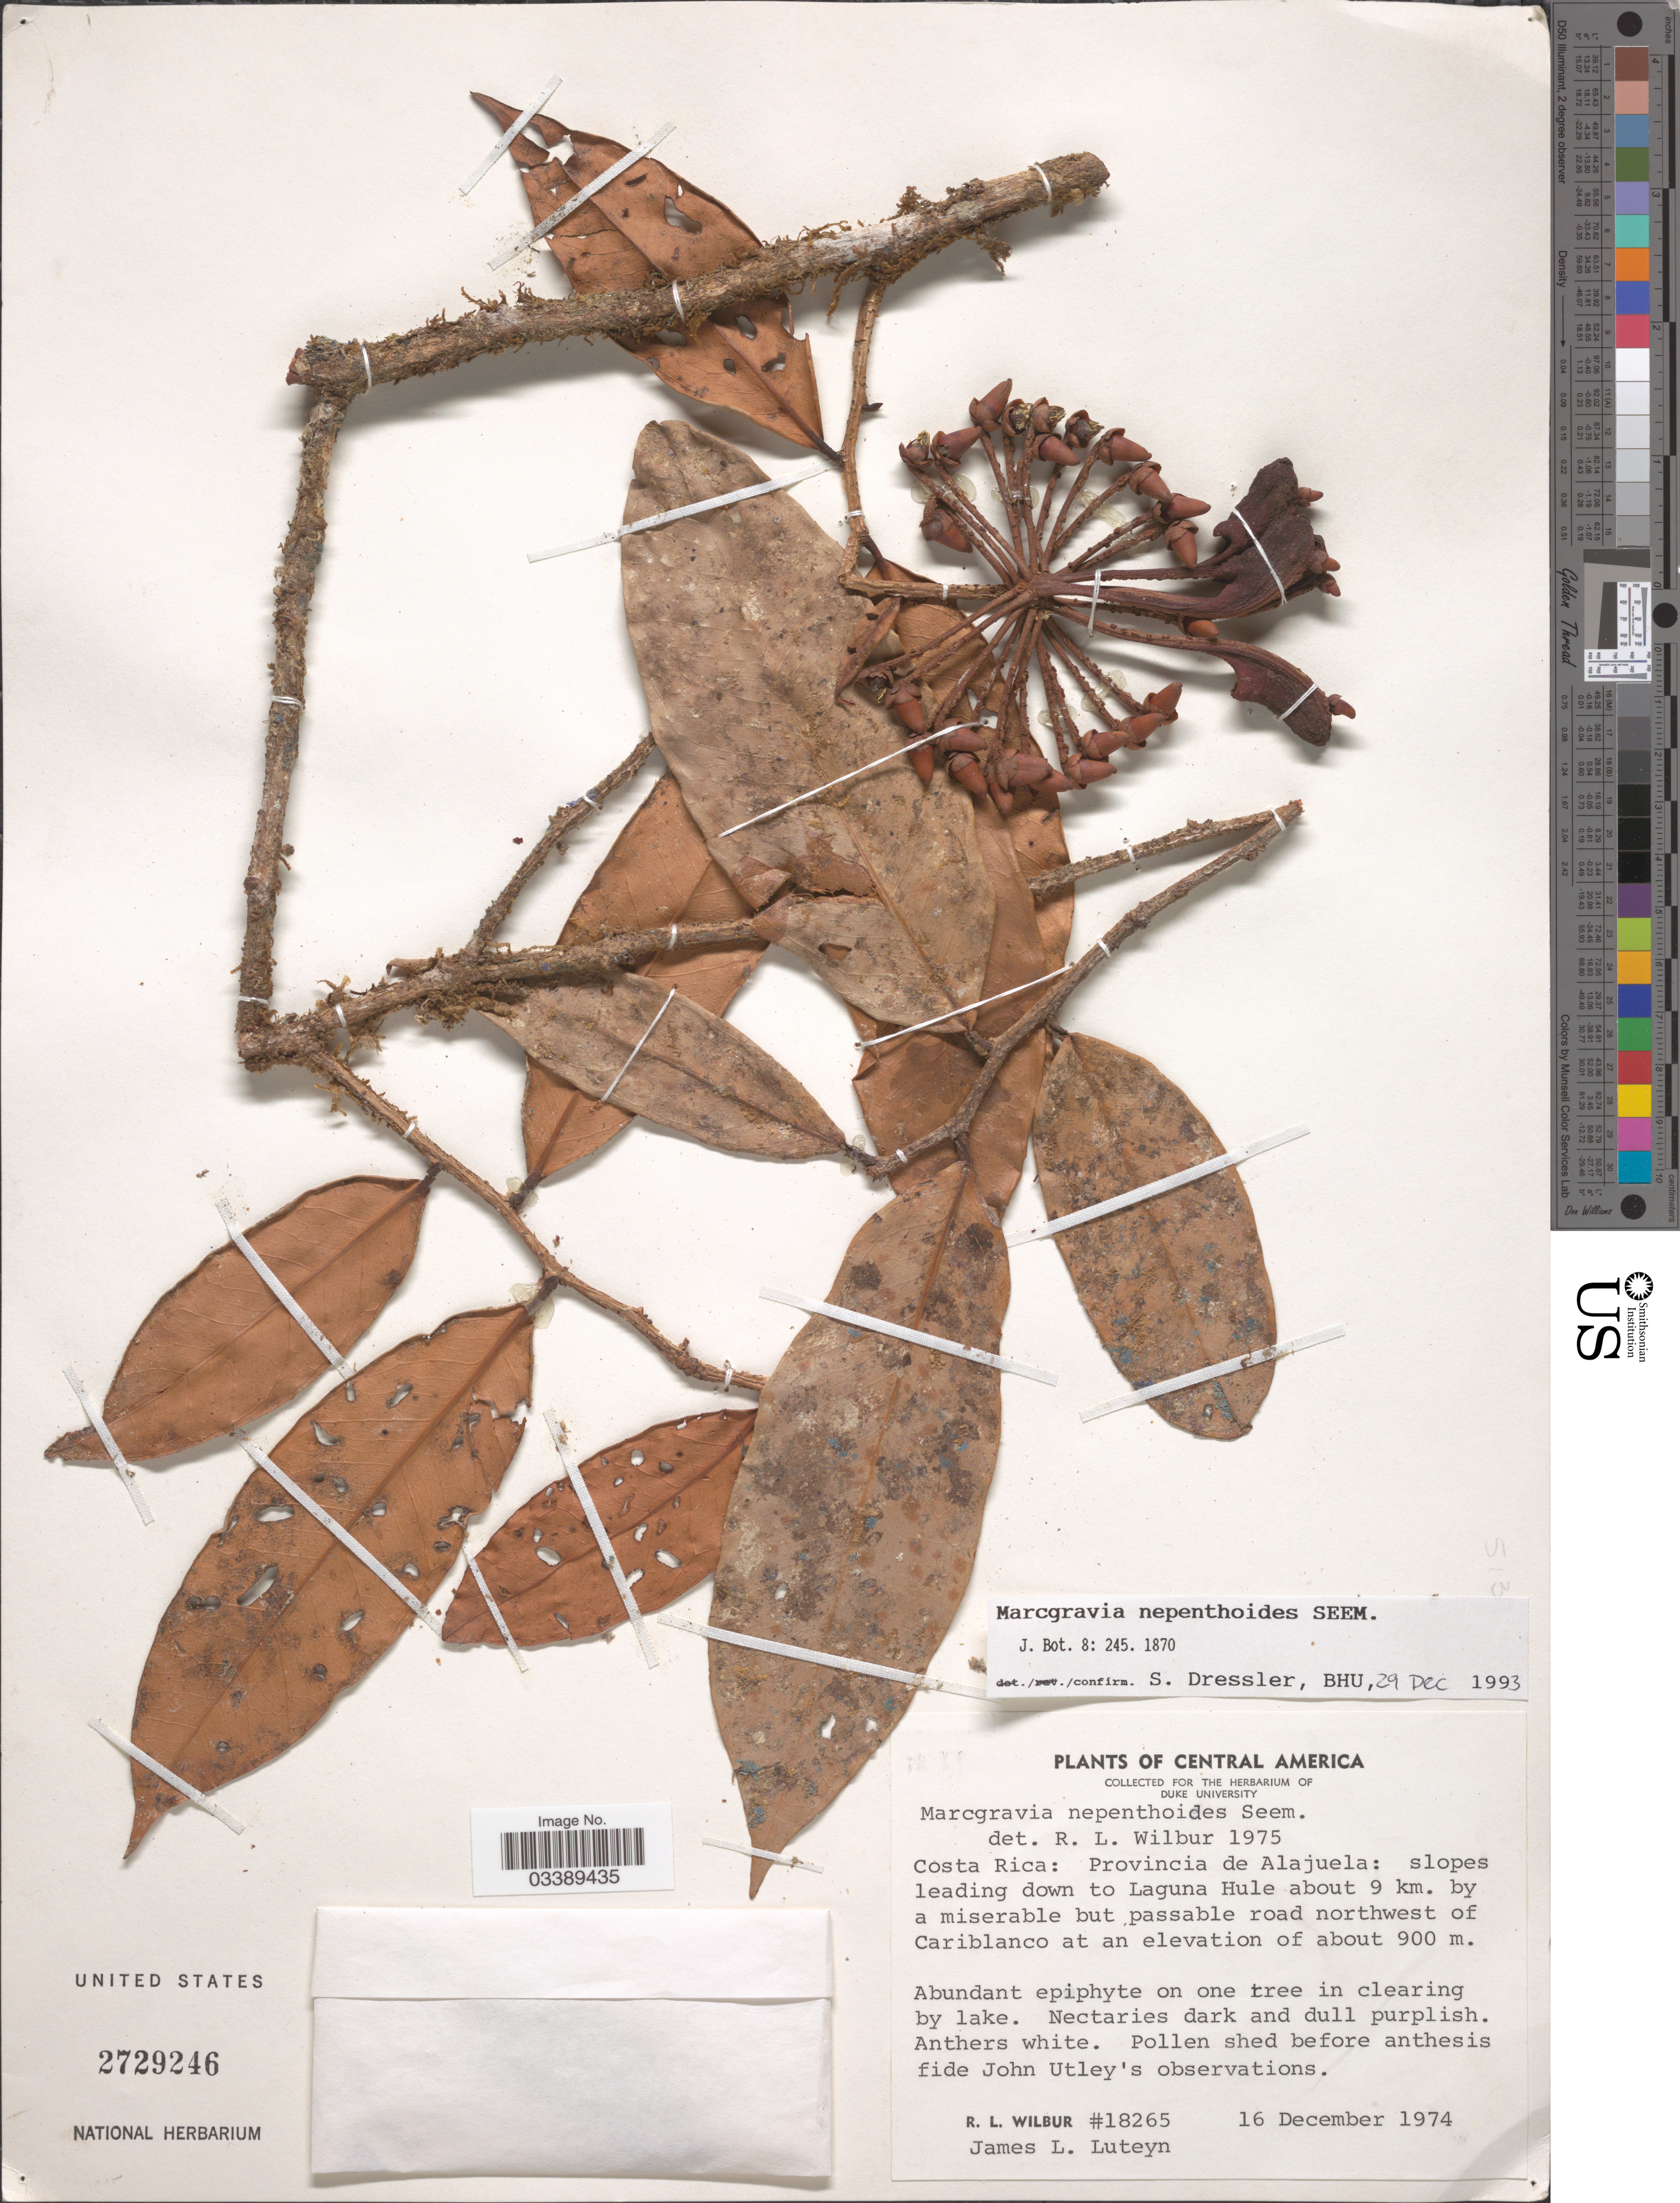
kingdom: Plantae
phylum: Tracheophyta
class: Magnoliopsida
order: Ericales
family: Marcgraviaceae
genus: Marcgravia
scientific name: Marcgravia nepenthoides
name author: Seem.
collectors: R. L. Wilbur & J. Luteyn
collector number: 18265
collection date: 1974-12-16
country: Costa Rica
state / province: Alajuela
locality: Slopes leading down to Laguna Hule about 9 km. by a miserable but passable road northwest of Cariblanco.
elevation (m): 900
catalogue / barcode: US 2729246